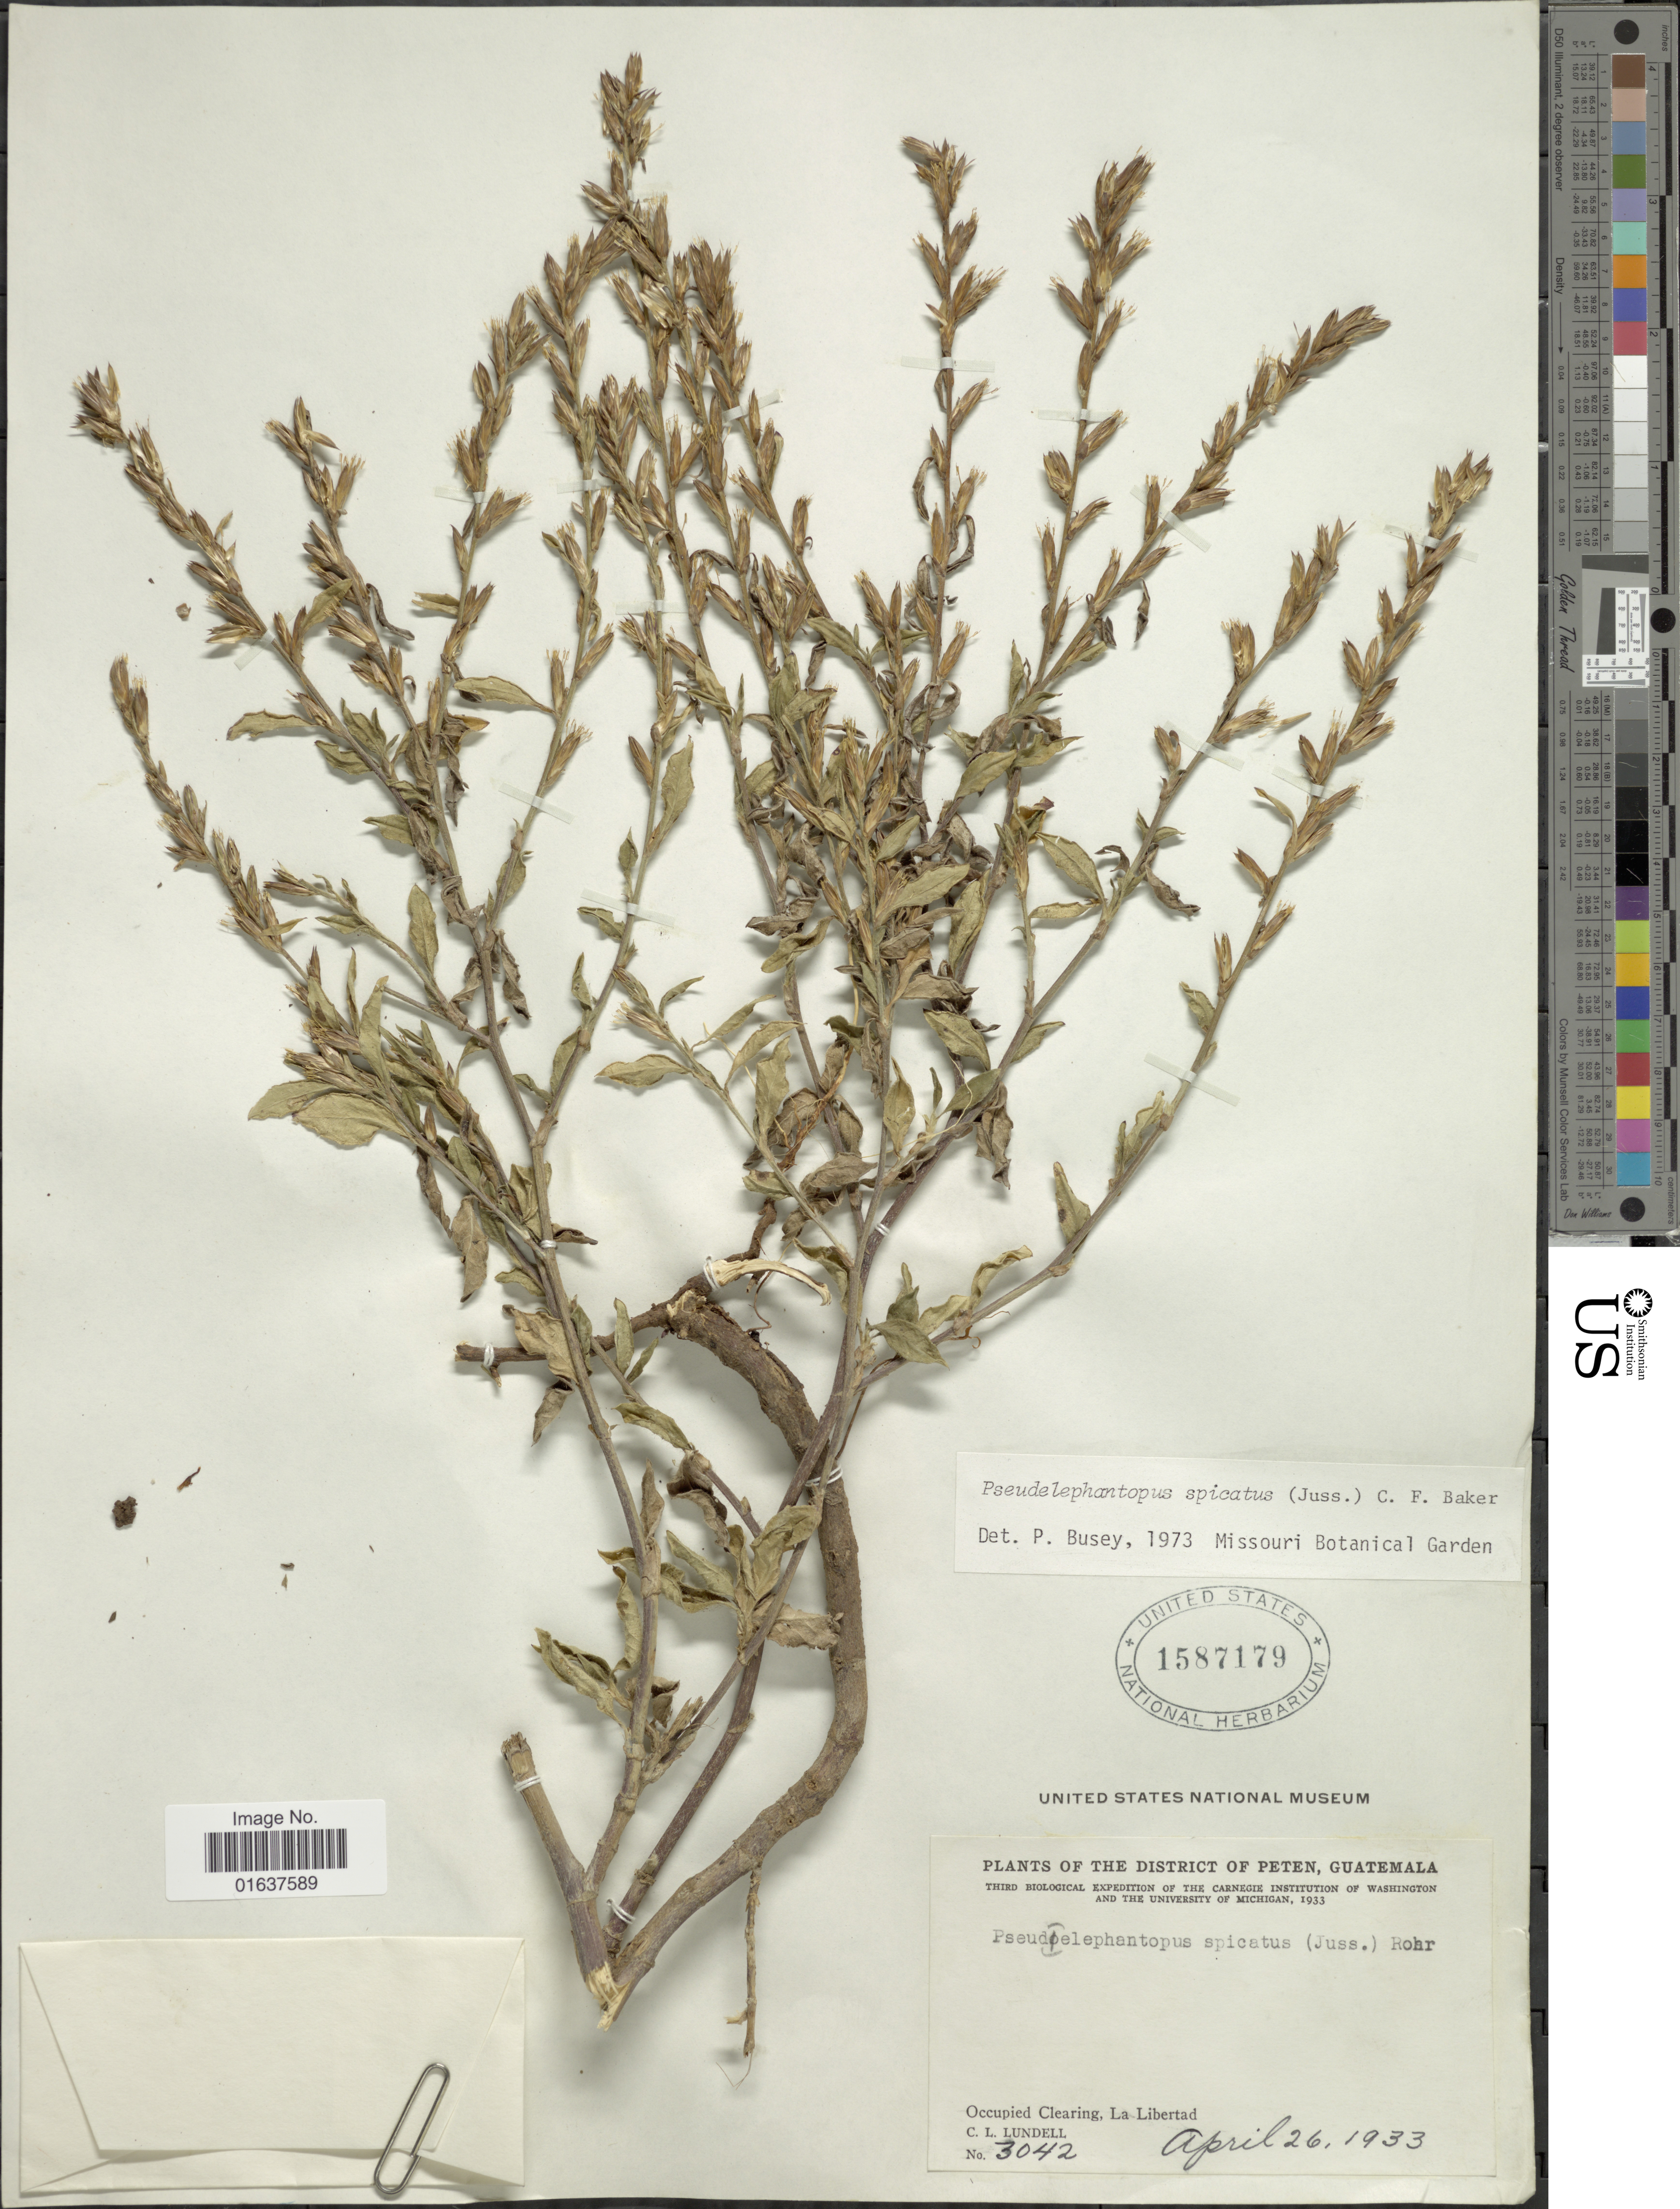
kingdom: Plantae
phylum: Tracheophyta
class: Magnoliopsida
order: Asterales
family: Asteraceae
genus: Pseudelephantopus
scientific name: Pseudelephantopus spicatus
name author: (Juss. ex Aubl.) C.F. Baker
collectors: C. L. Lundell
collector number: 3042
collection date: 1933-04-26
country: Guatemala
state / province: El Petén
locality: The District of Peten. Occupied Clearing, La Libertad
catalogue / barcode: US 1587179